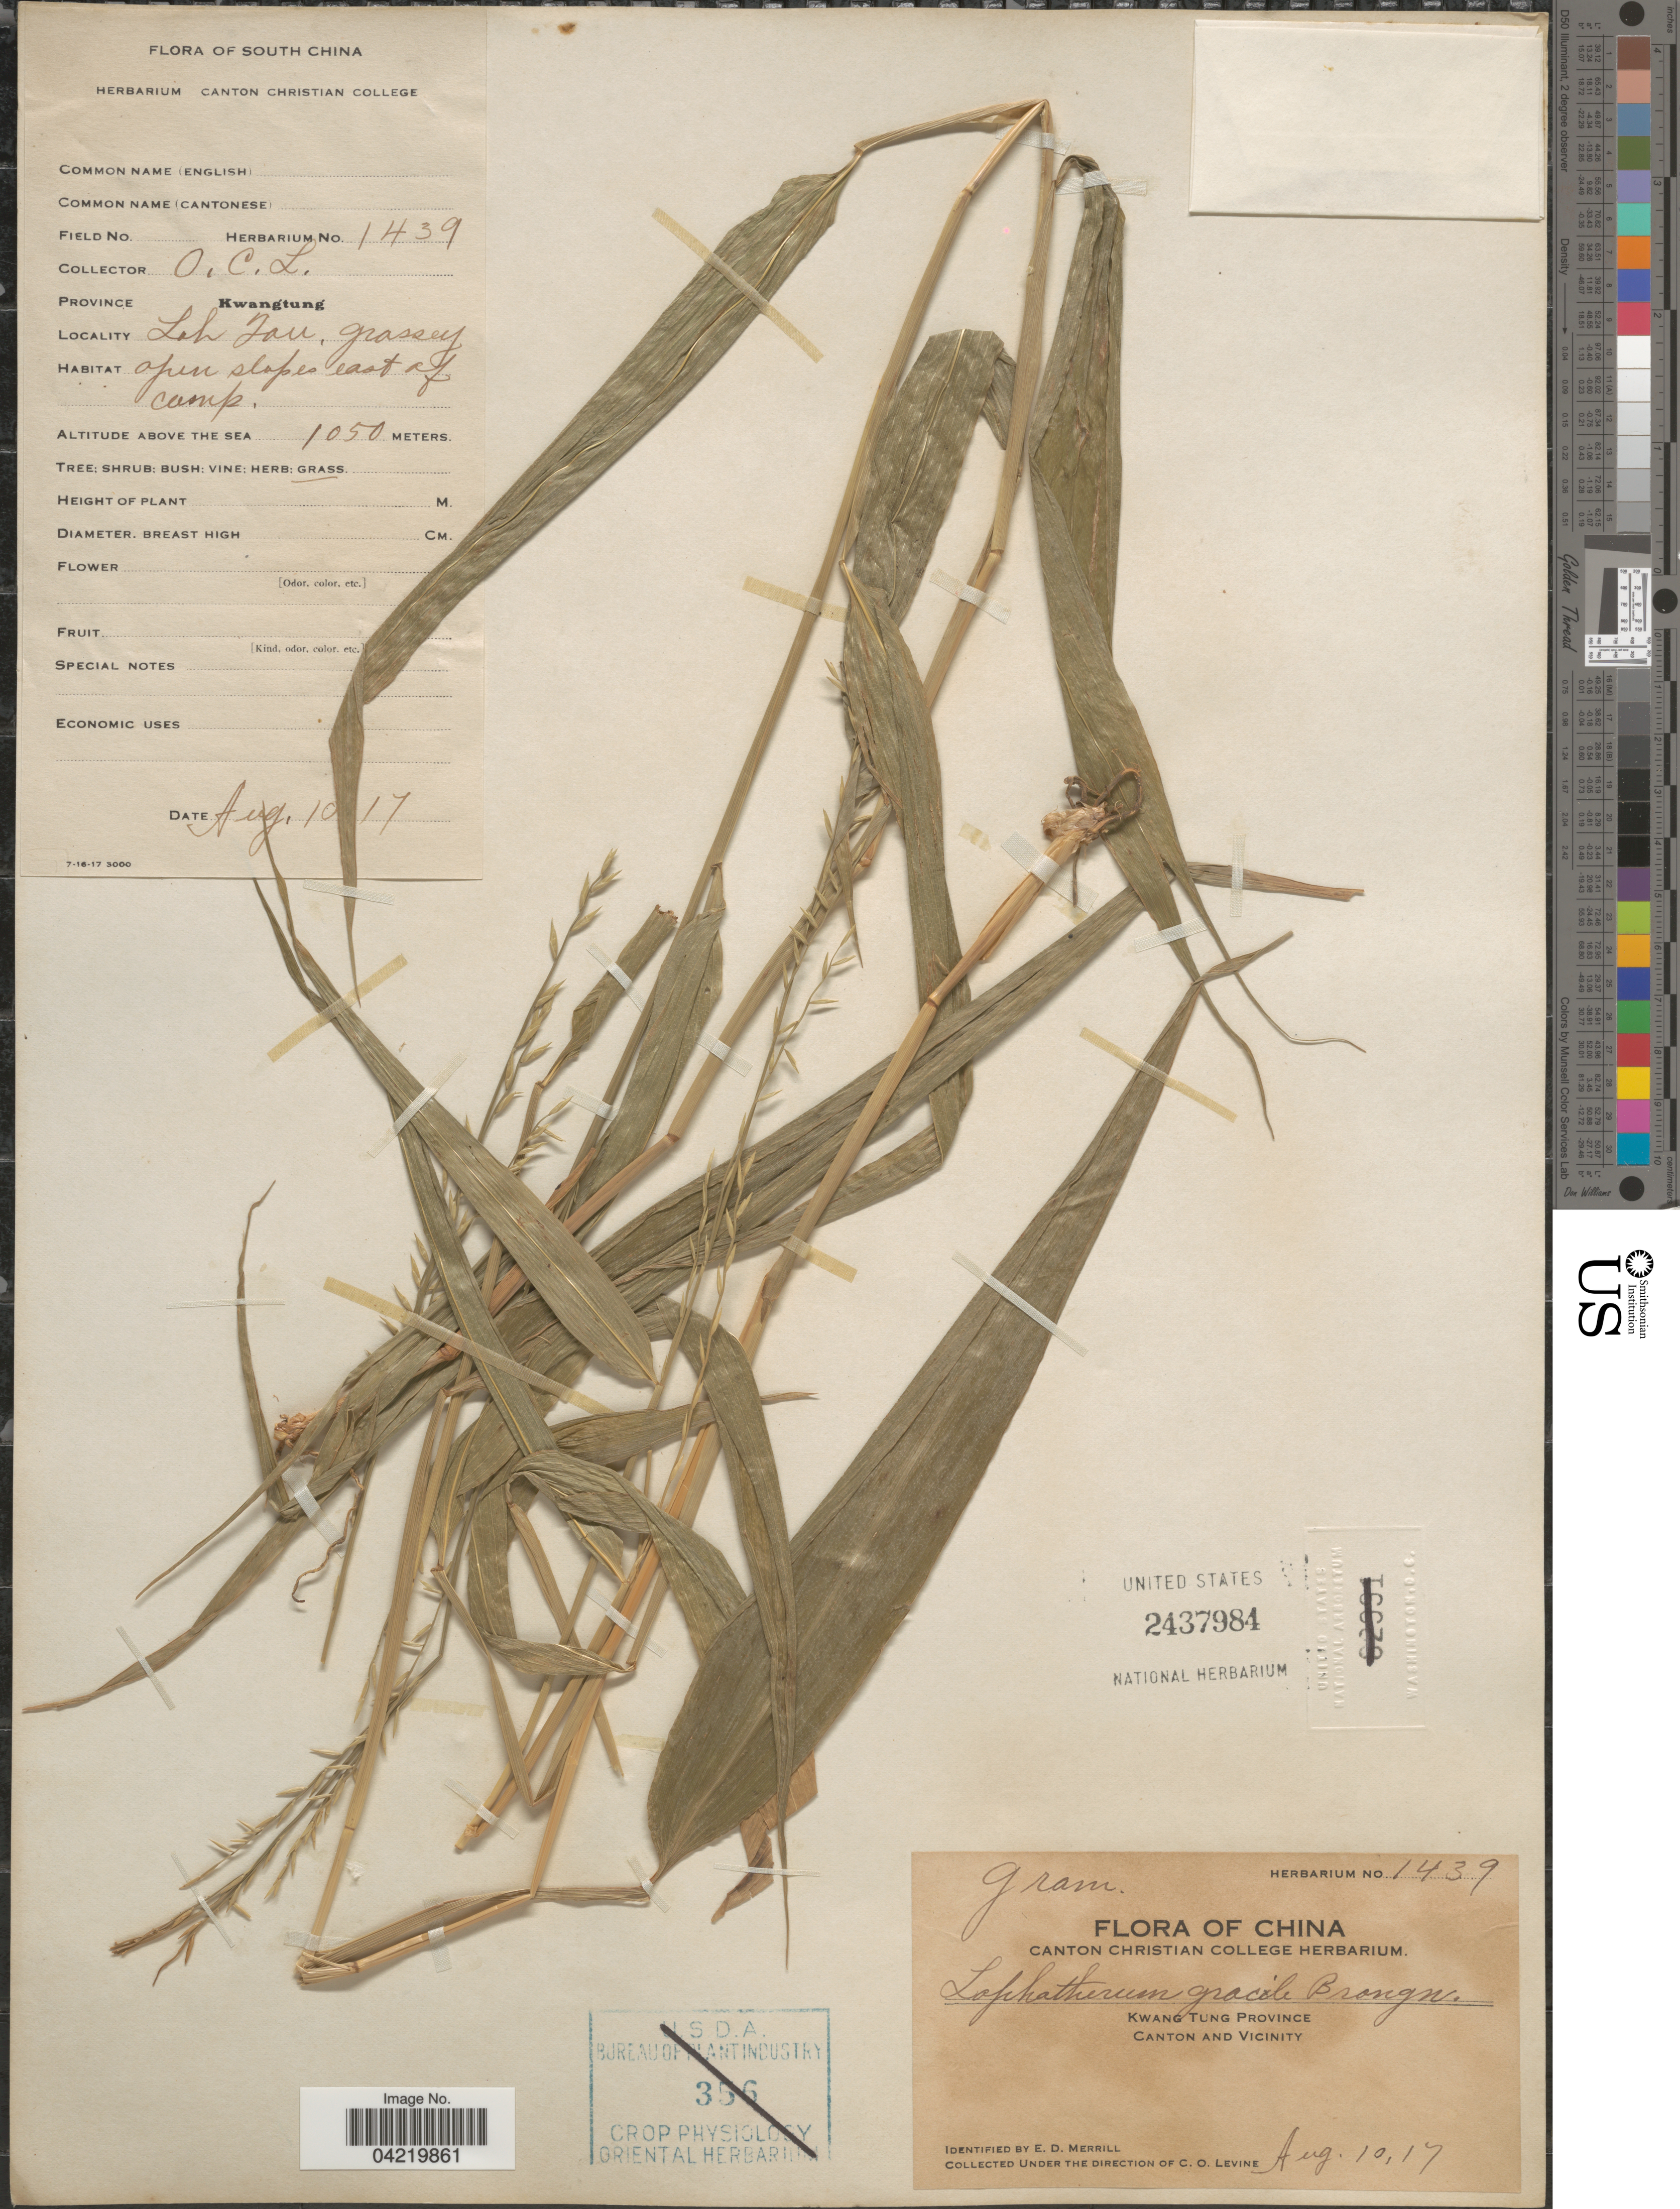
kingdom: Plantae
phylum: Tracheophyta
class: Liliopsida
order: Poales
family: Poaceae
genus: Lophatherum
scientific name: Lophatherum gracile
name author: Brongn.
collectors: C. O. Levine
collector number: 1439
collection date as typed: Transcribed d/m/y: 10/8/17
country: China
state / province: Guangdong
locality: Kwang Tung Province. Canton and Vicinity. Loh Fau, grassey. Open slopes east of camp.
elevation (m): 1050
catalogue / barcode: US 2437984